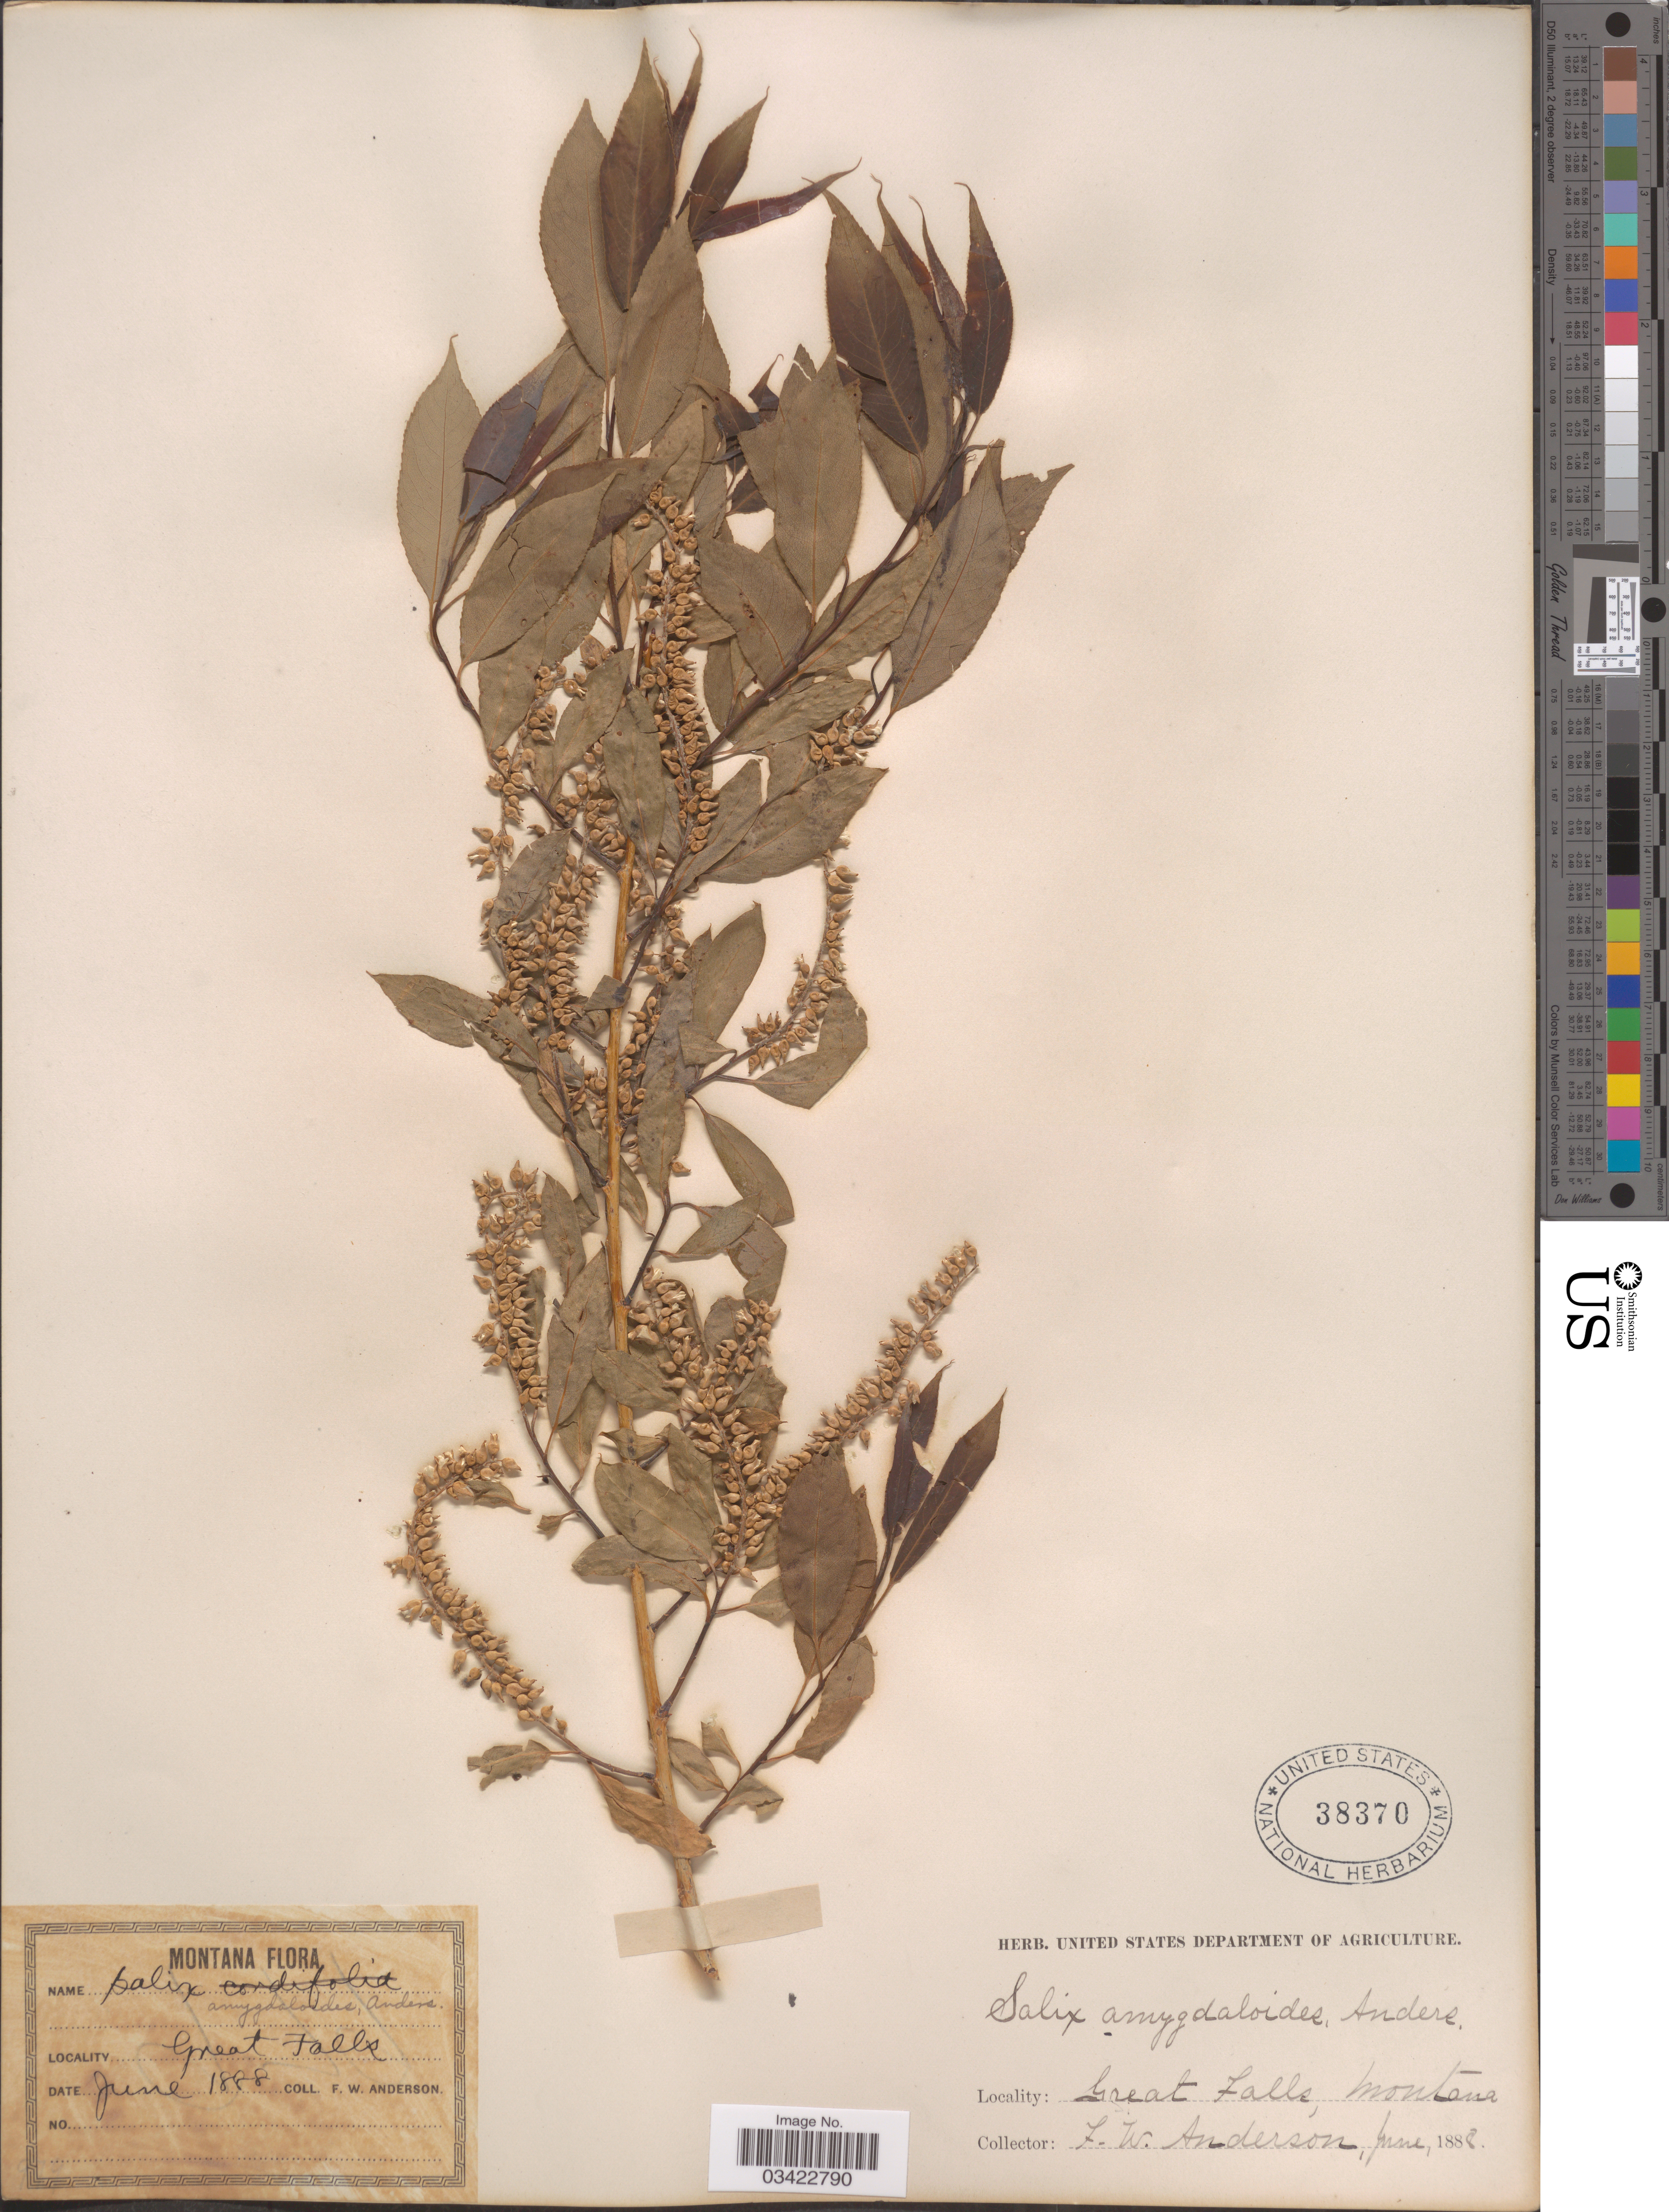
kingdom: Plantae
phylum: Tracheophyta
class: Magnoliopsida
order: Malpighiales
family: Salicaceae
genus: Salix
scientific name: Salix amygdaloides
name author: Andersson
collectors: F. W. Anderson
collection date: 1888-06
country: United States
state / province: Montana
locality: Great Falls.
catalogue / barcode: US 38370